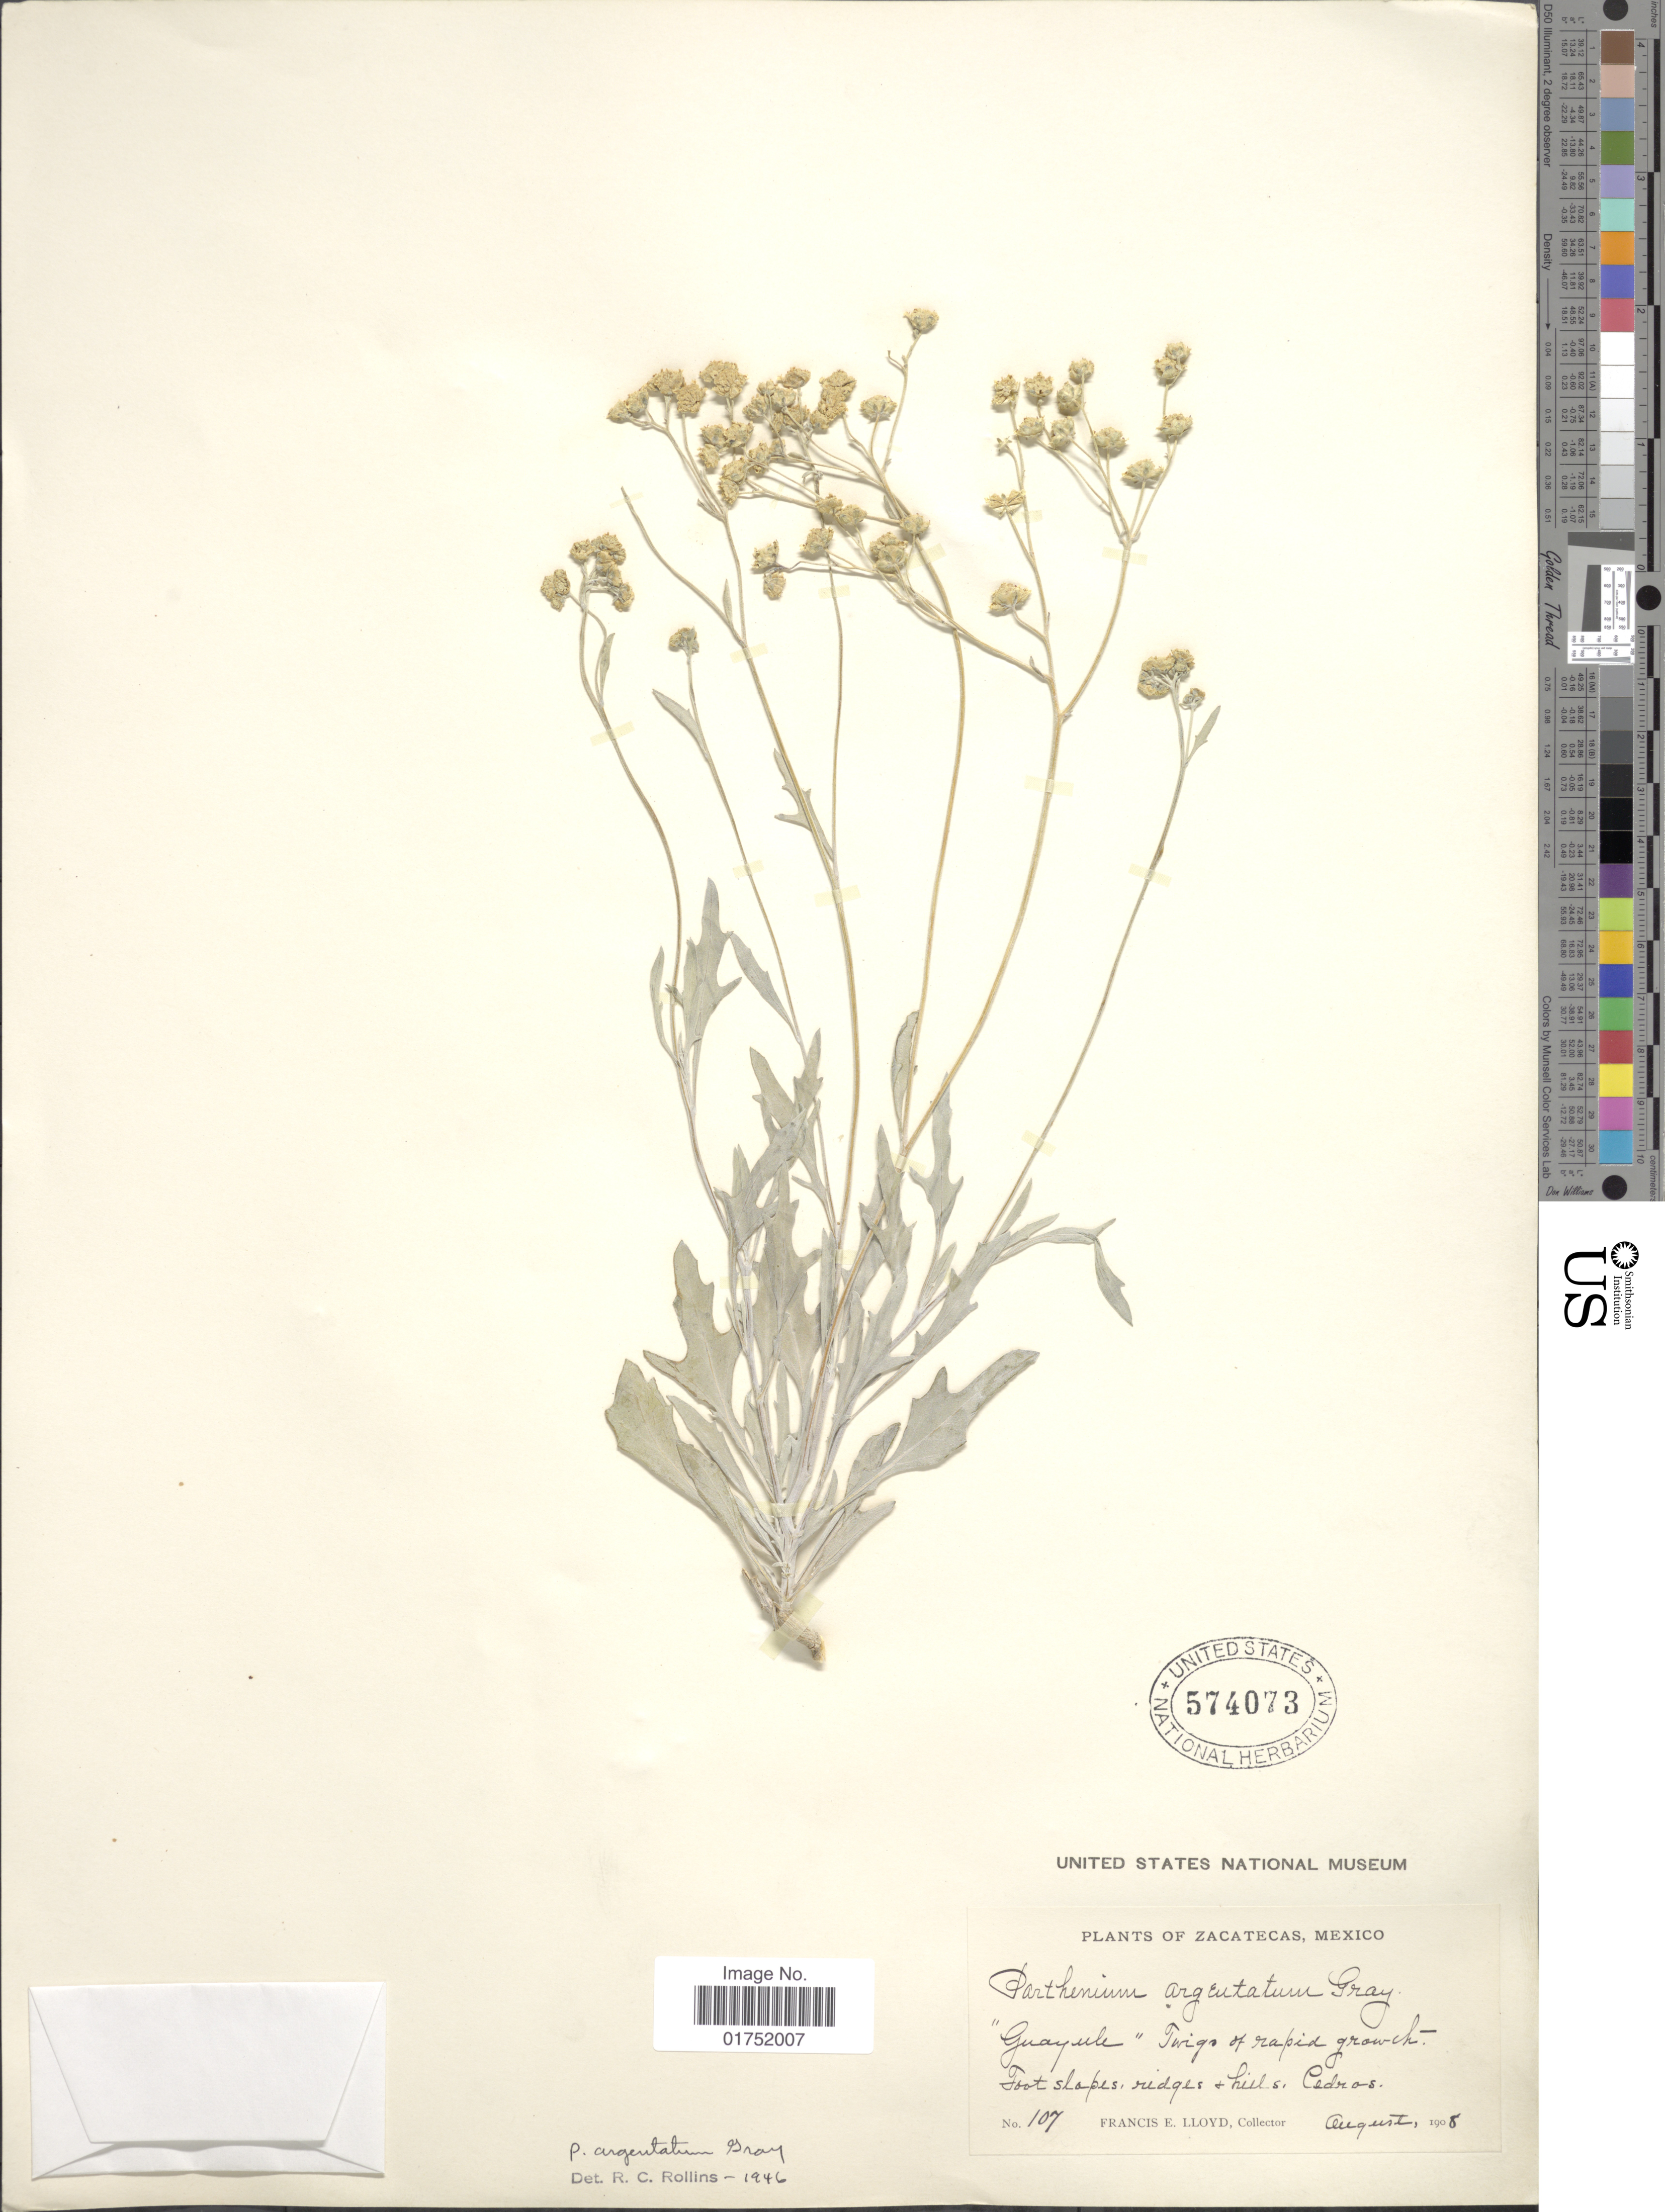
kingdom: Plantae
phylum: Tracheophyta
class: Magnoliopsida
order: Asterales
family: Asteraceae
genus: Parthenium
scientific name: Parthenium argentatum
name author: A. Gray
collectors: Lloyd, C. E.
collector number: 107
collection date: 1908-08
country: Mexico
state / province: Zacatecas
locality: Cedros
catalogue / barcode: US 574073